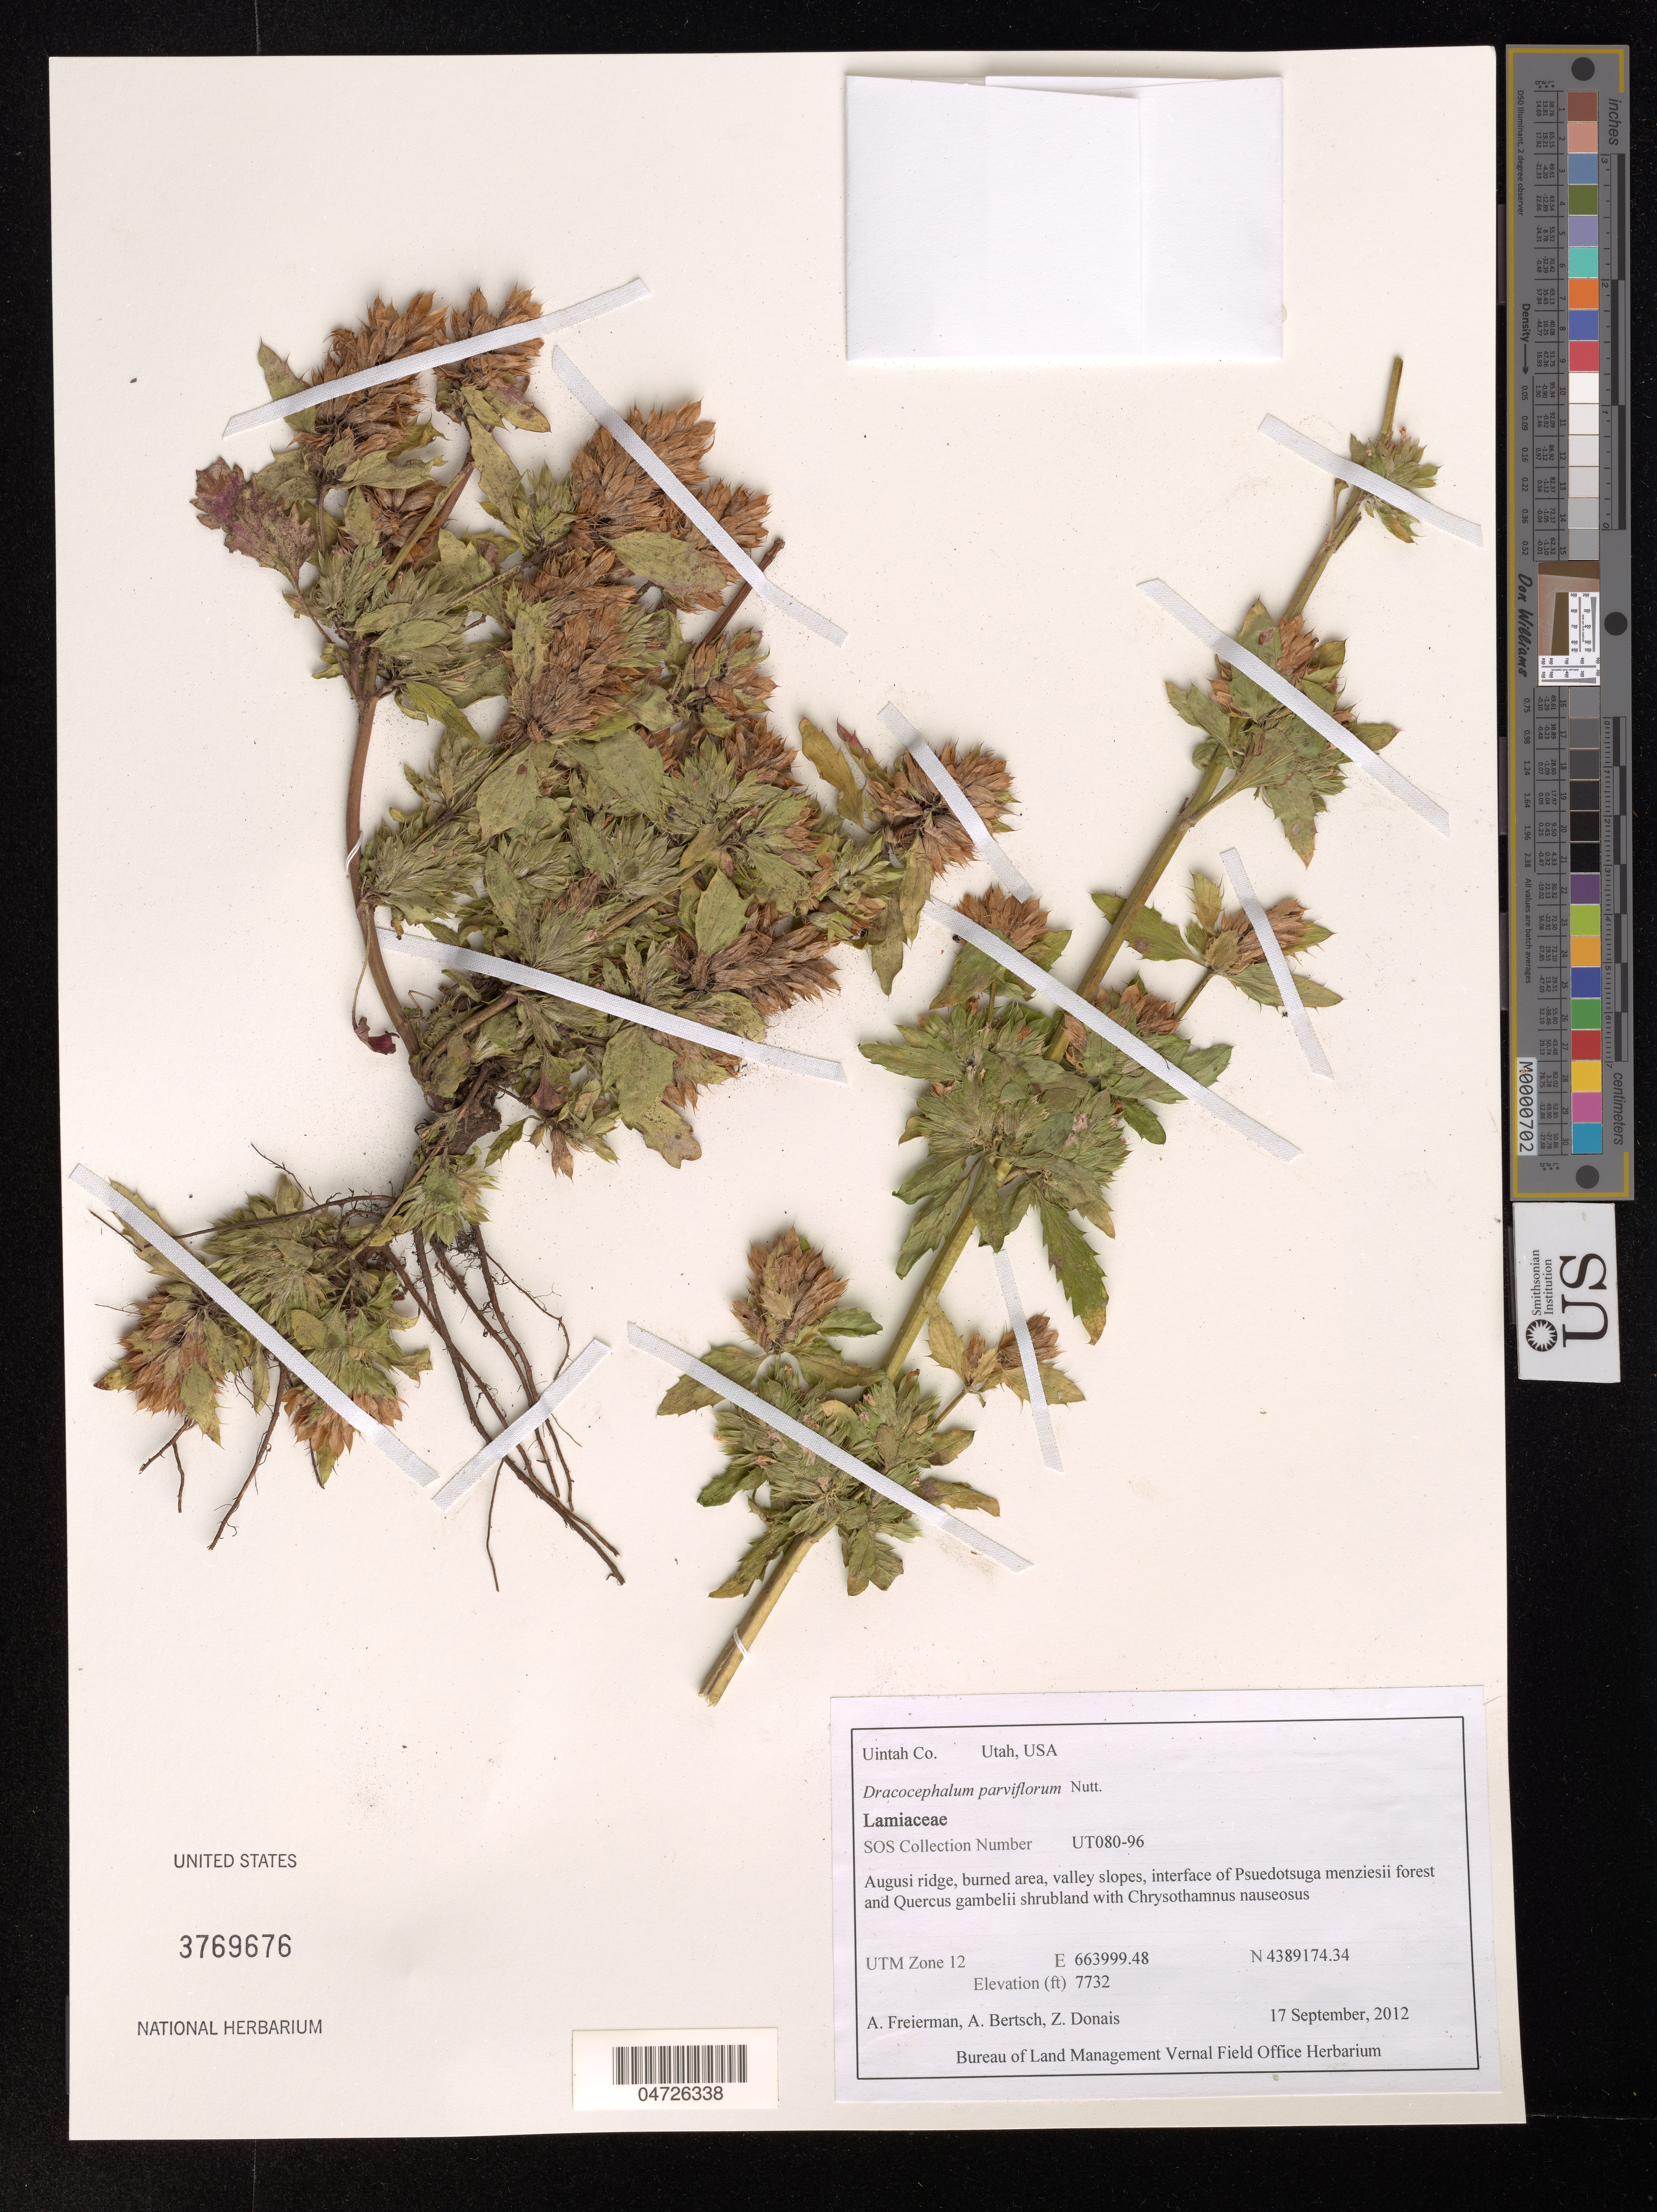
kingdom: Plantae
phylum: Tracheophyta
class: Magnoliopsida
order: Lamiales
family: Lamiaceae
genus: Dracocephalum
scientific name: Dracocephalum parviflorum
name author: Nutt.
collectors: A. Freierman, Bertsch & Z. Donais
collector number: UT080-96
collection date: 2012-09-17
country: United States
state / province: Utah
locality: Augusi ridge. UTM Zone 12.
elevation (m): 2357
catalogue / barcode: US 3769676